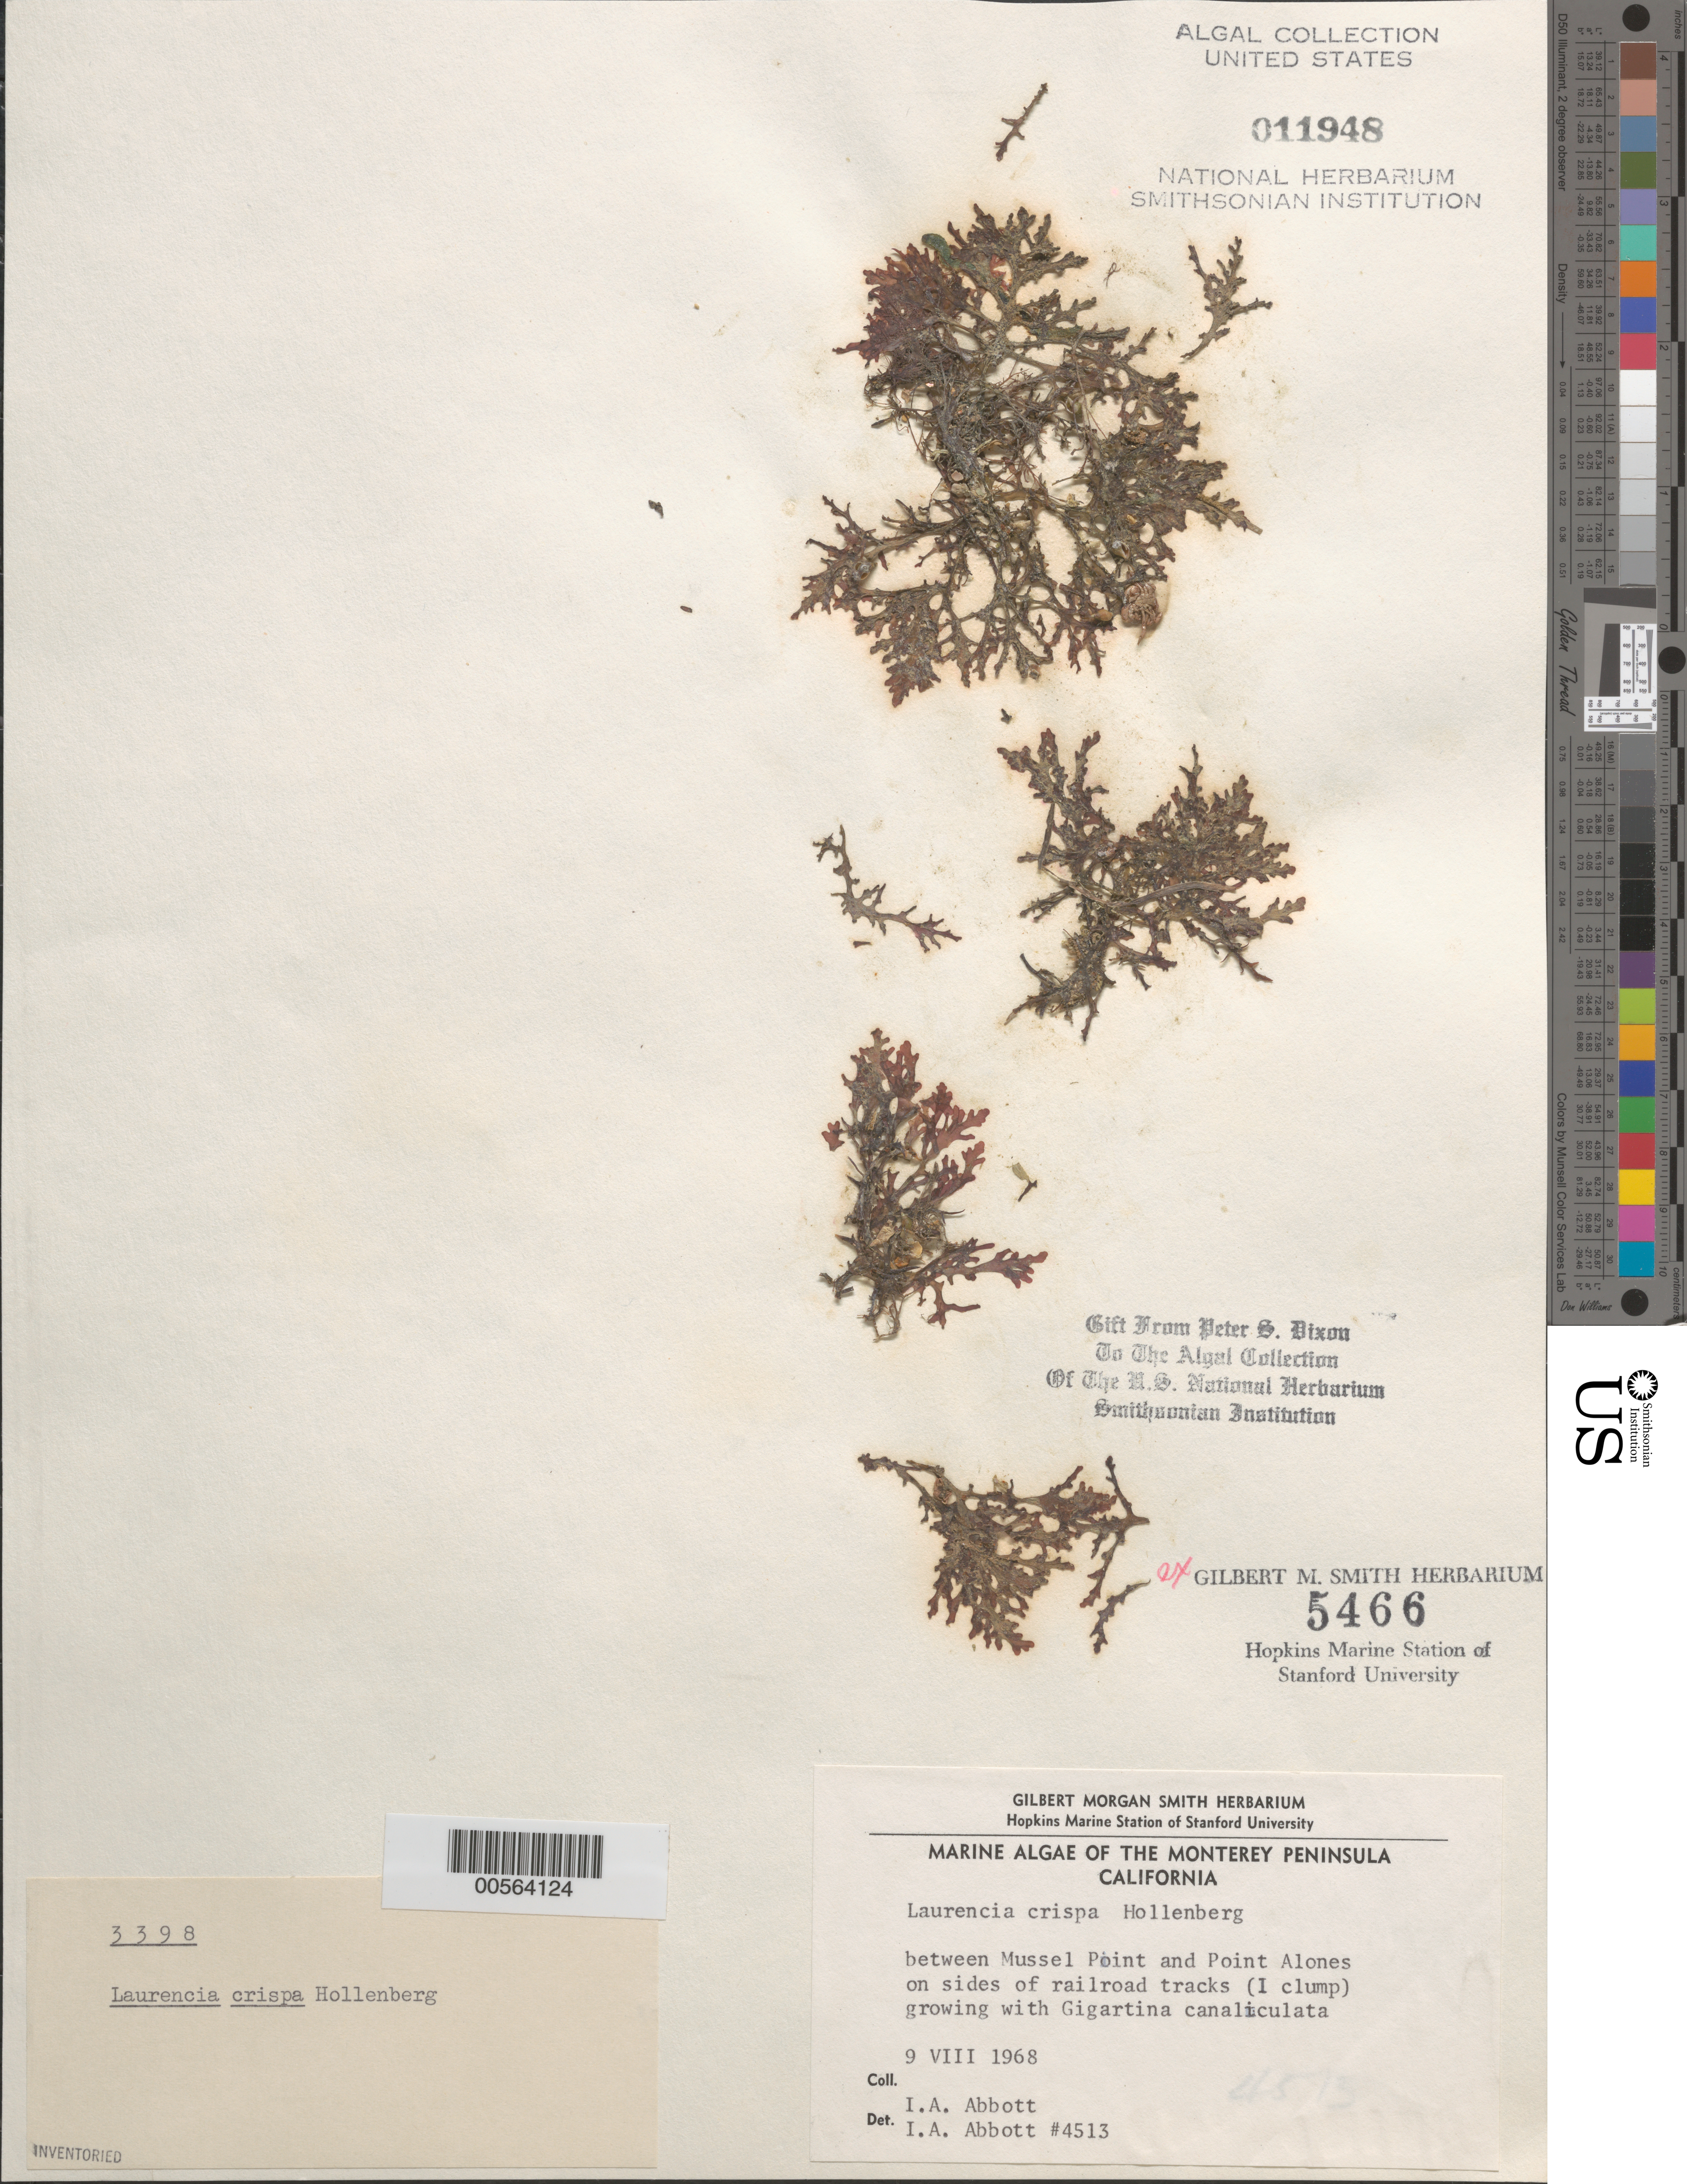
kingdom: Plantae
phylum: Rhodophyta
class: Florideophyceae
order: Ceramiales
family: Rhodomelaceae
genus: Osmundea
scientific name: Osmundea crispa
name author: (Hollenb.) K.W. Nam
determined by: Algae name updating Project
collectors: I. A. Abbott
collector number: IAA 4513 & PSD 3398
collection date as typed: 09 Aug 1968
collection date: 1968-08-09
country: United States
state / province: California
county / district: Monterey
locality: Between Mussel Point and Point Alones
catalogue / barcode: US 11948